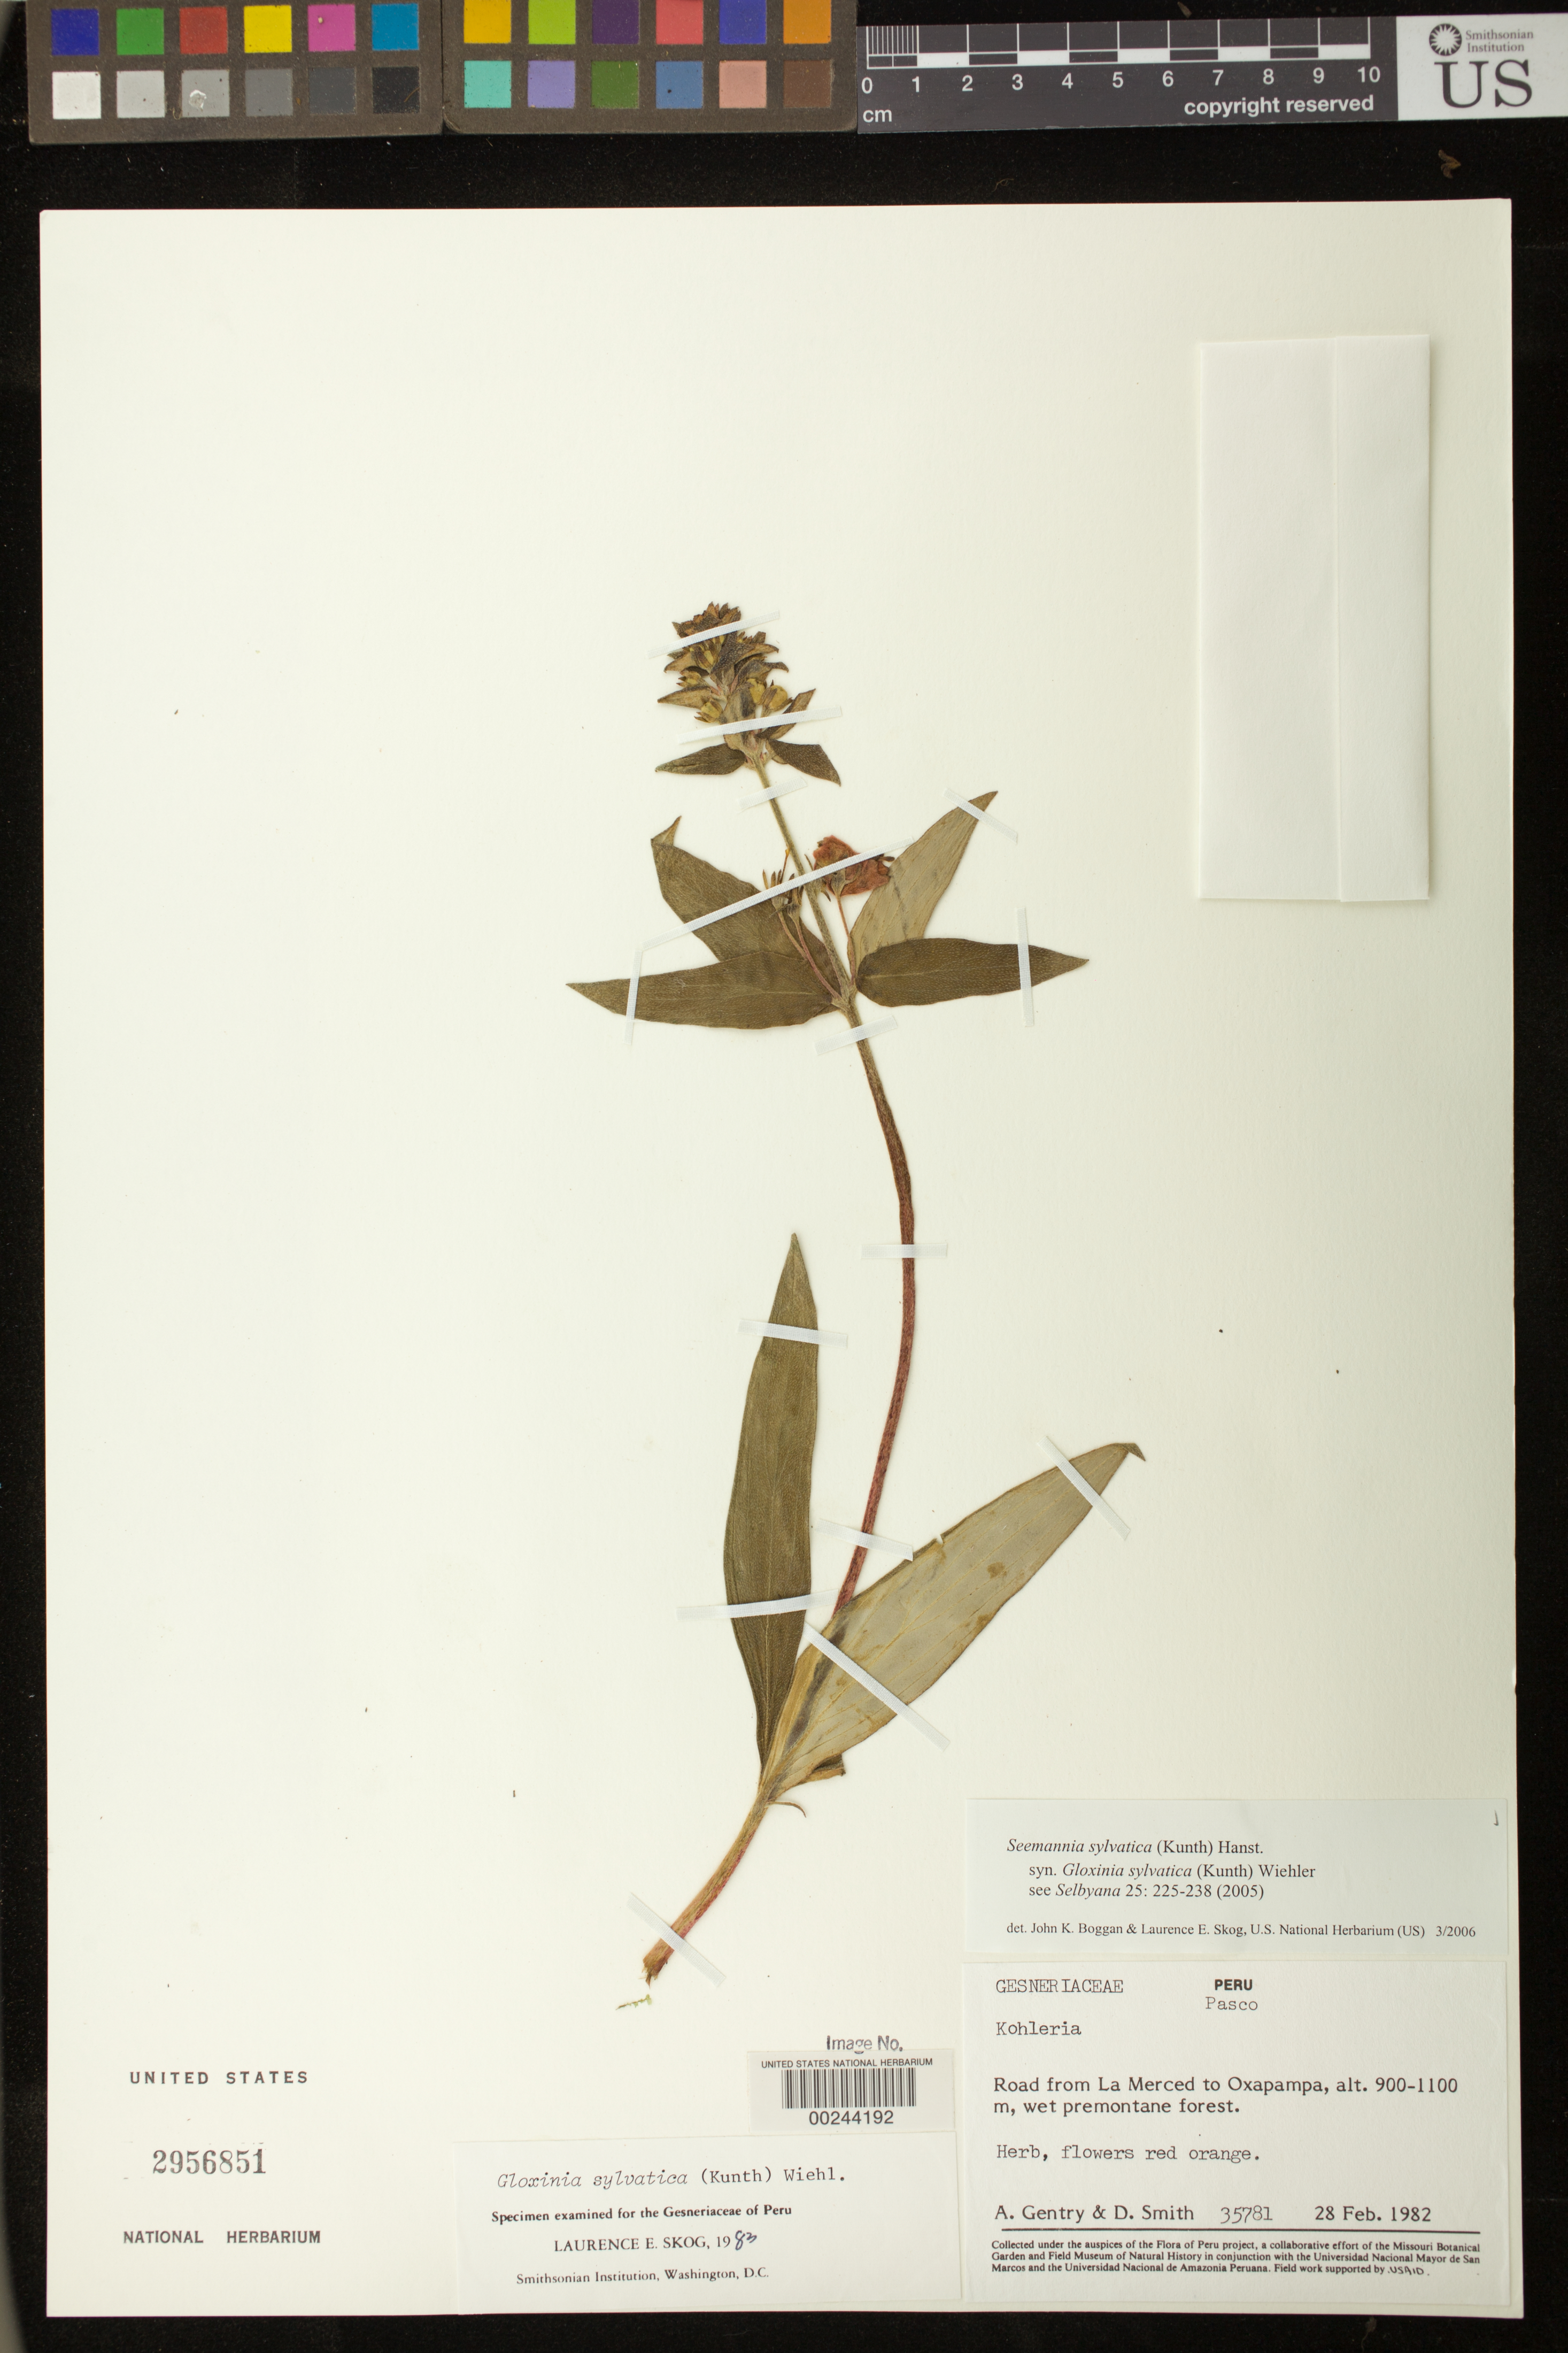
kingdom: Plantae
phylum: Tracheophyta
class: Magnoliopsida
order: Lamiales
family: Gesneriaceae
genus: Seemannia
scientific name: Seemannia sylvatica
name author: (Kunth) Hanst.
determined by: Boggan, J. K.; Skog, L. E.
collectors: A. H. Gentry & D. Smith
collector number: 35781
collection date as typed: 28 Feb 1982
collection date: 1982-02-28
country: Peru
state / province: Pasco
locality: Oxapampa Prov., Road from La Merced to Oxapampa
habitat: Wet premontane forest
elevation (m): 900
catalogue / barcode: US 2956851